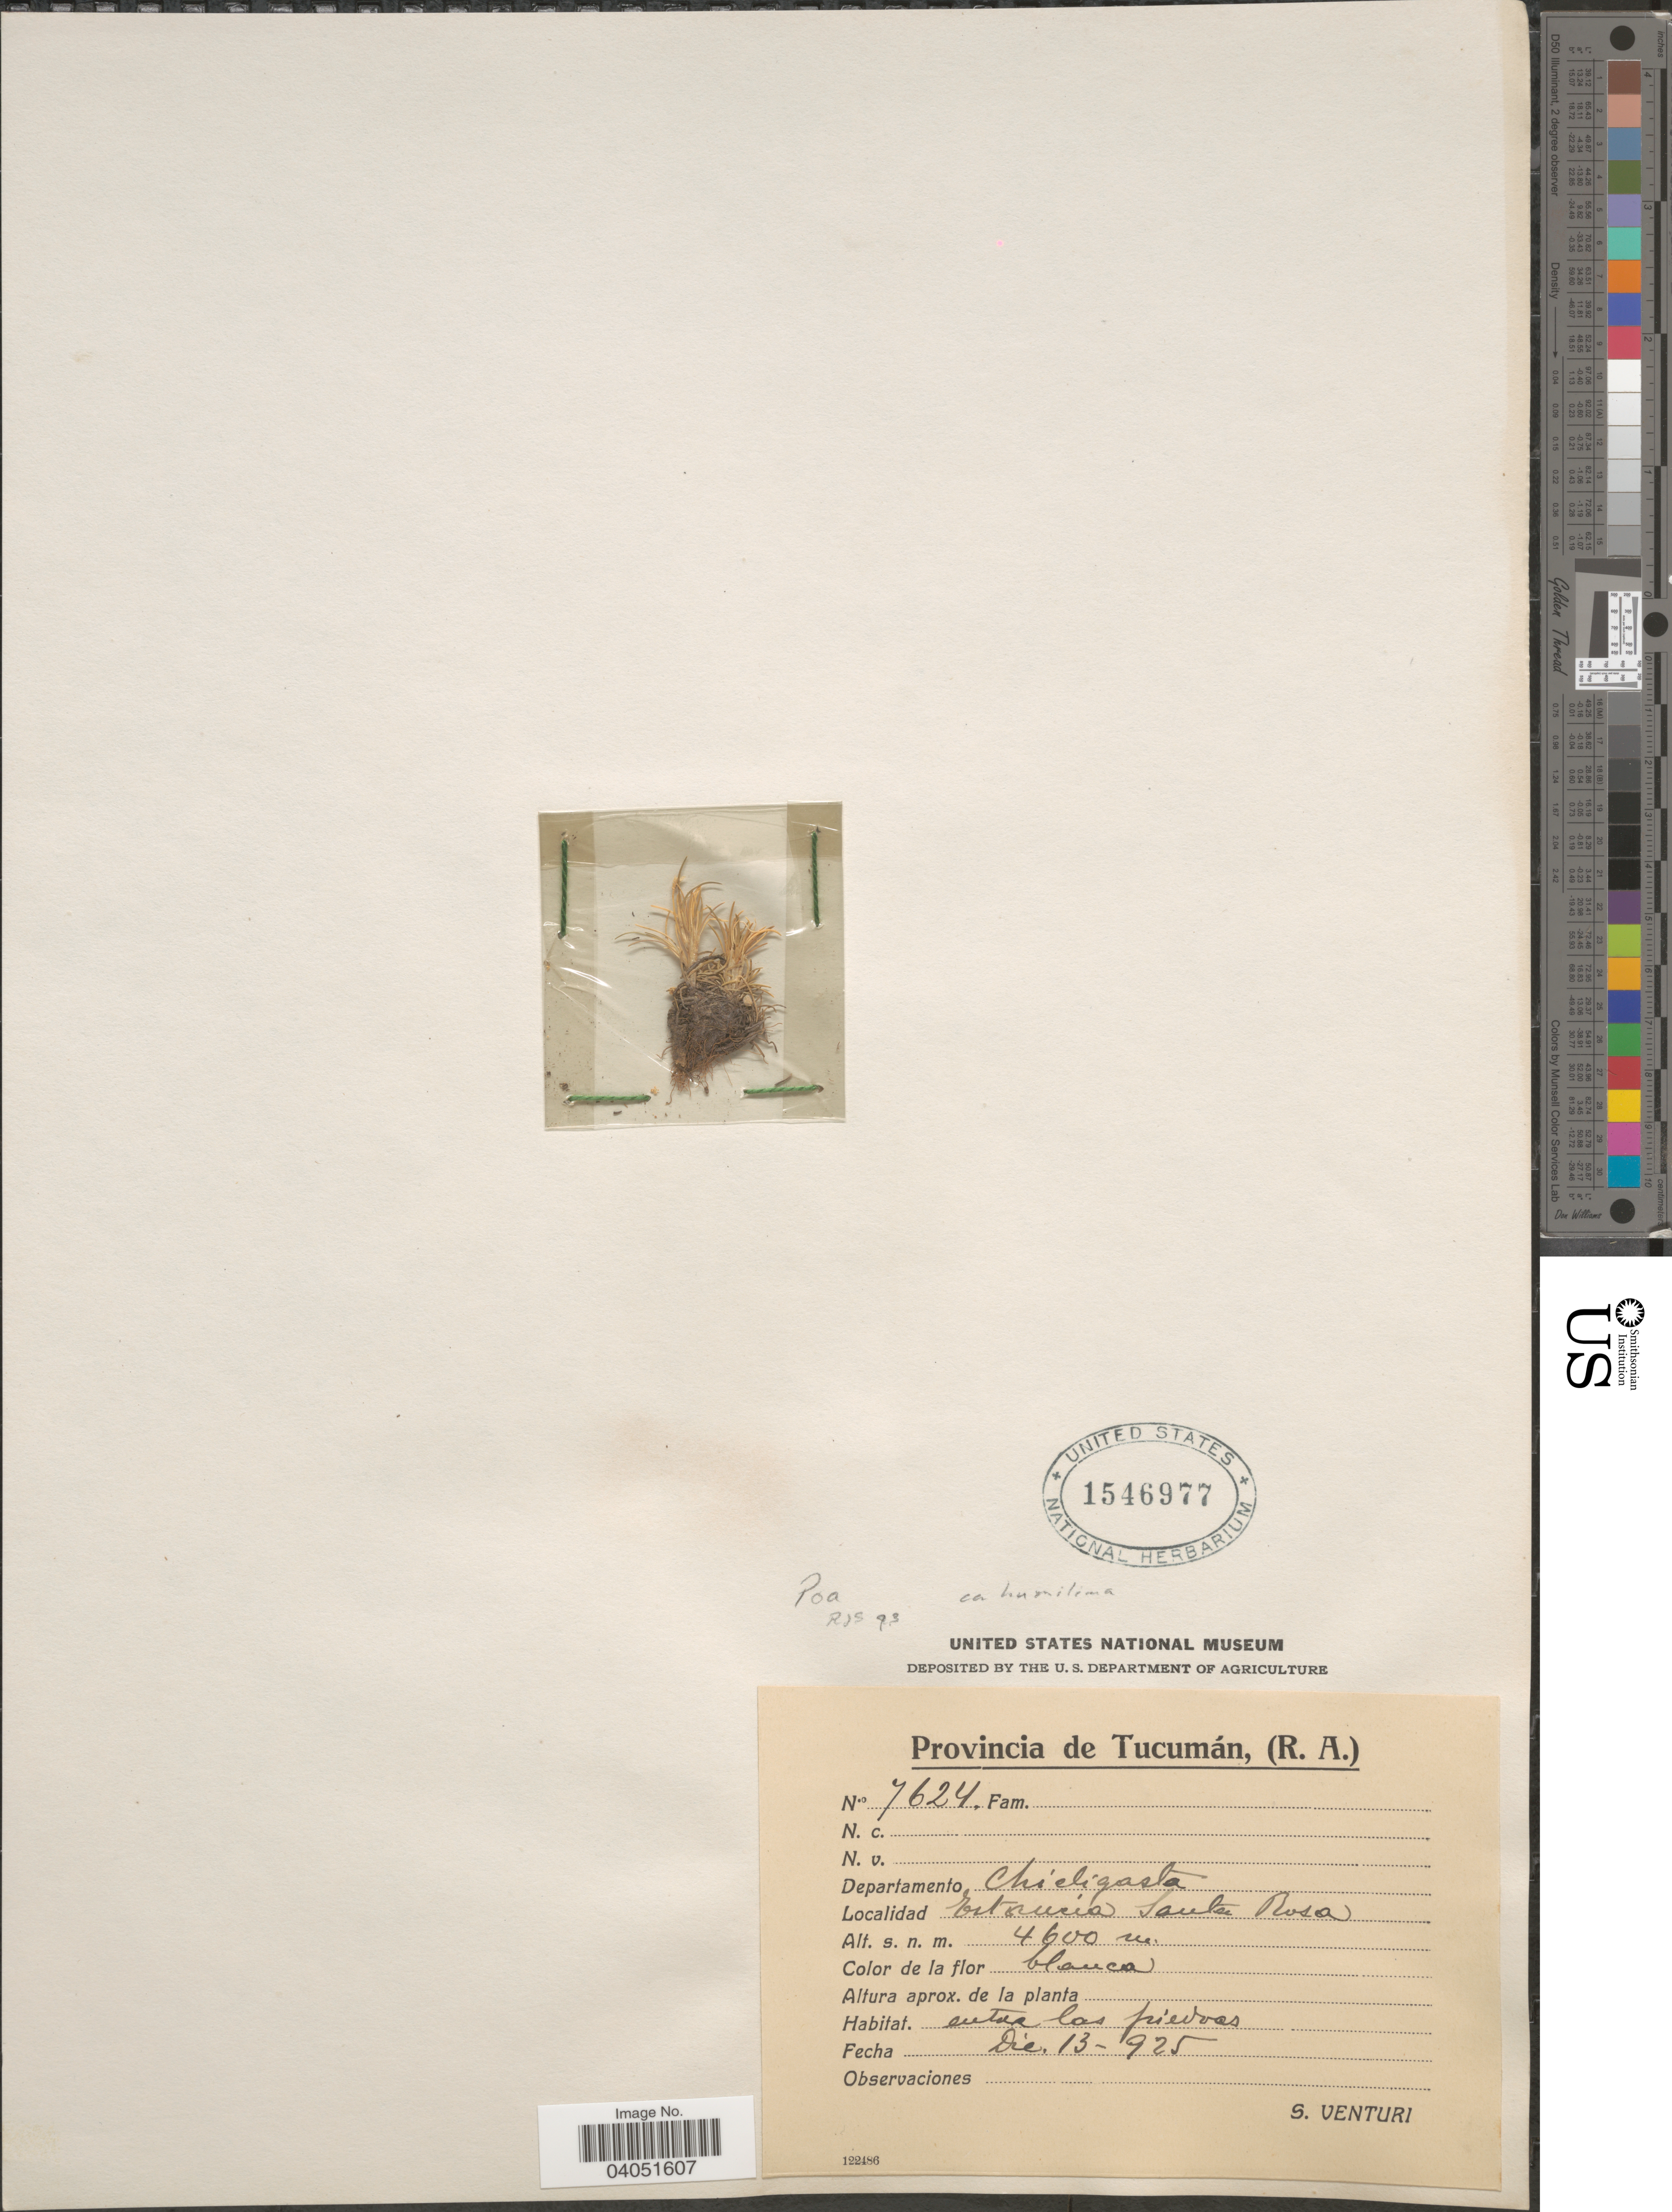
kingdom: Plantae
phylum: Tracheophyta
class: Liliopsida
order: Poales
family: Poaceae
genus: Puccinellia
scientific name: Puccinellia sp.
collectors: S. Venturi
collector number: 7624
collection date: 1925-12-13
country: Argentina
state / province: Tucuman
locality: Departamento Chicligasta. Estancia Santa Rosa.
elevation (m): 4600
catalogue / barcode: US 1546977